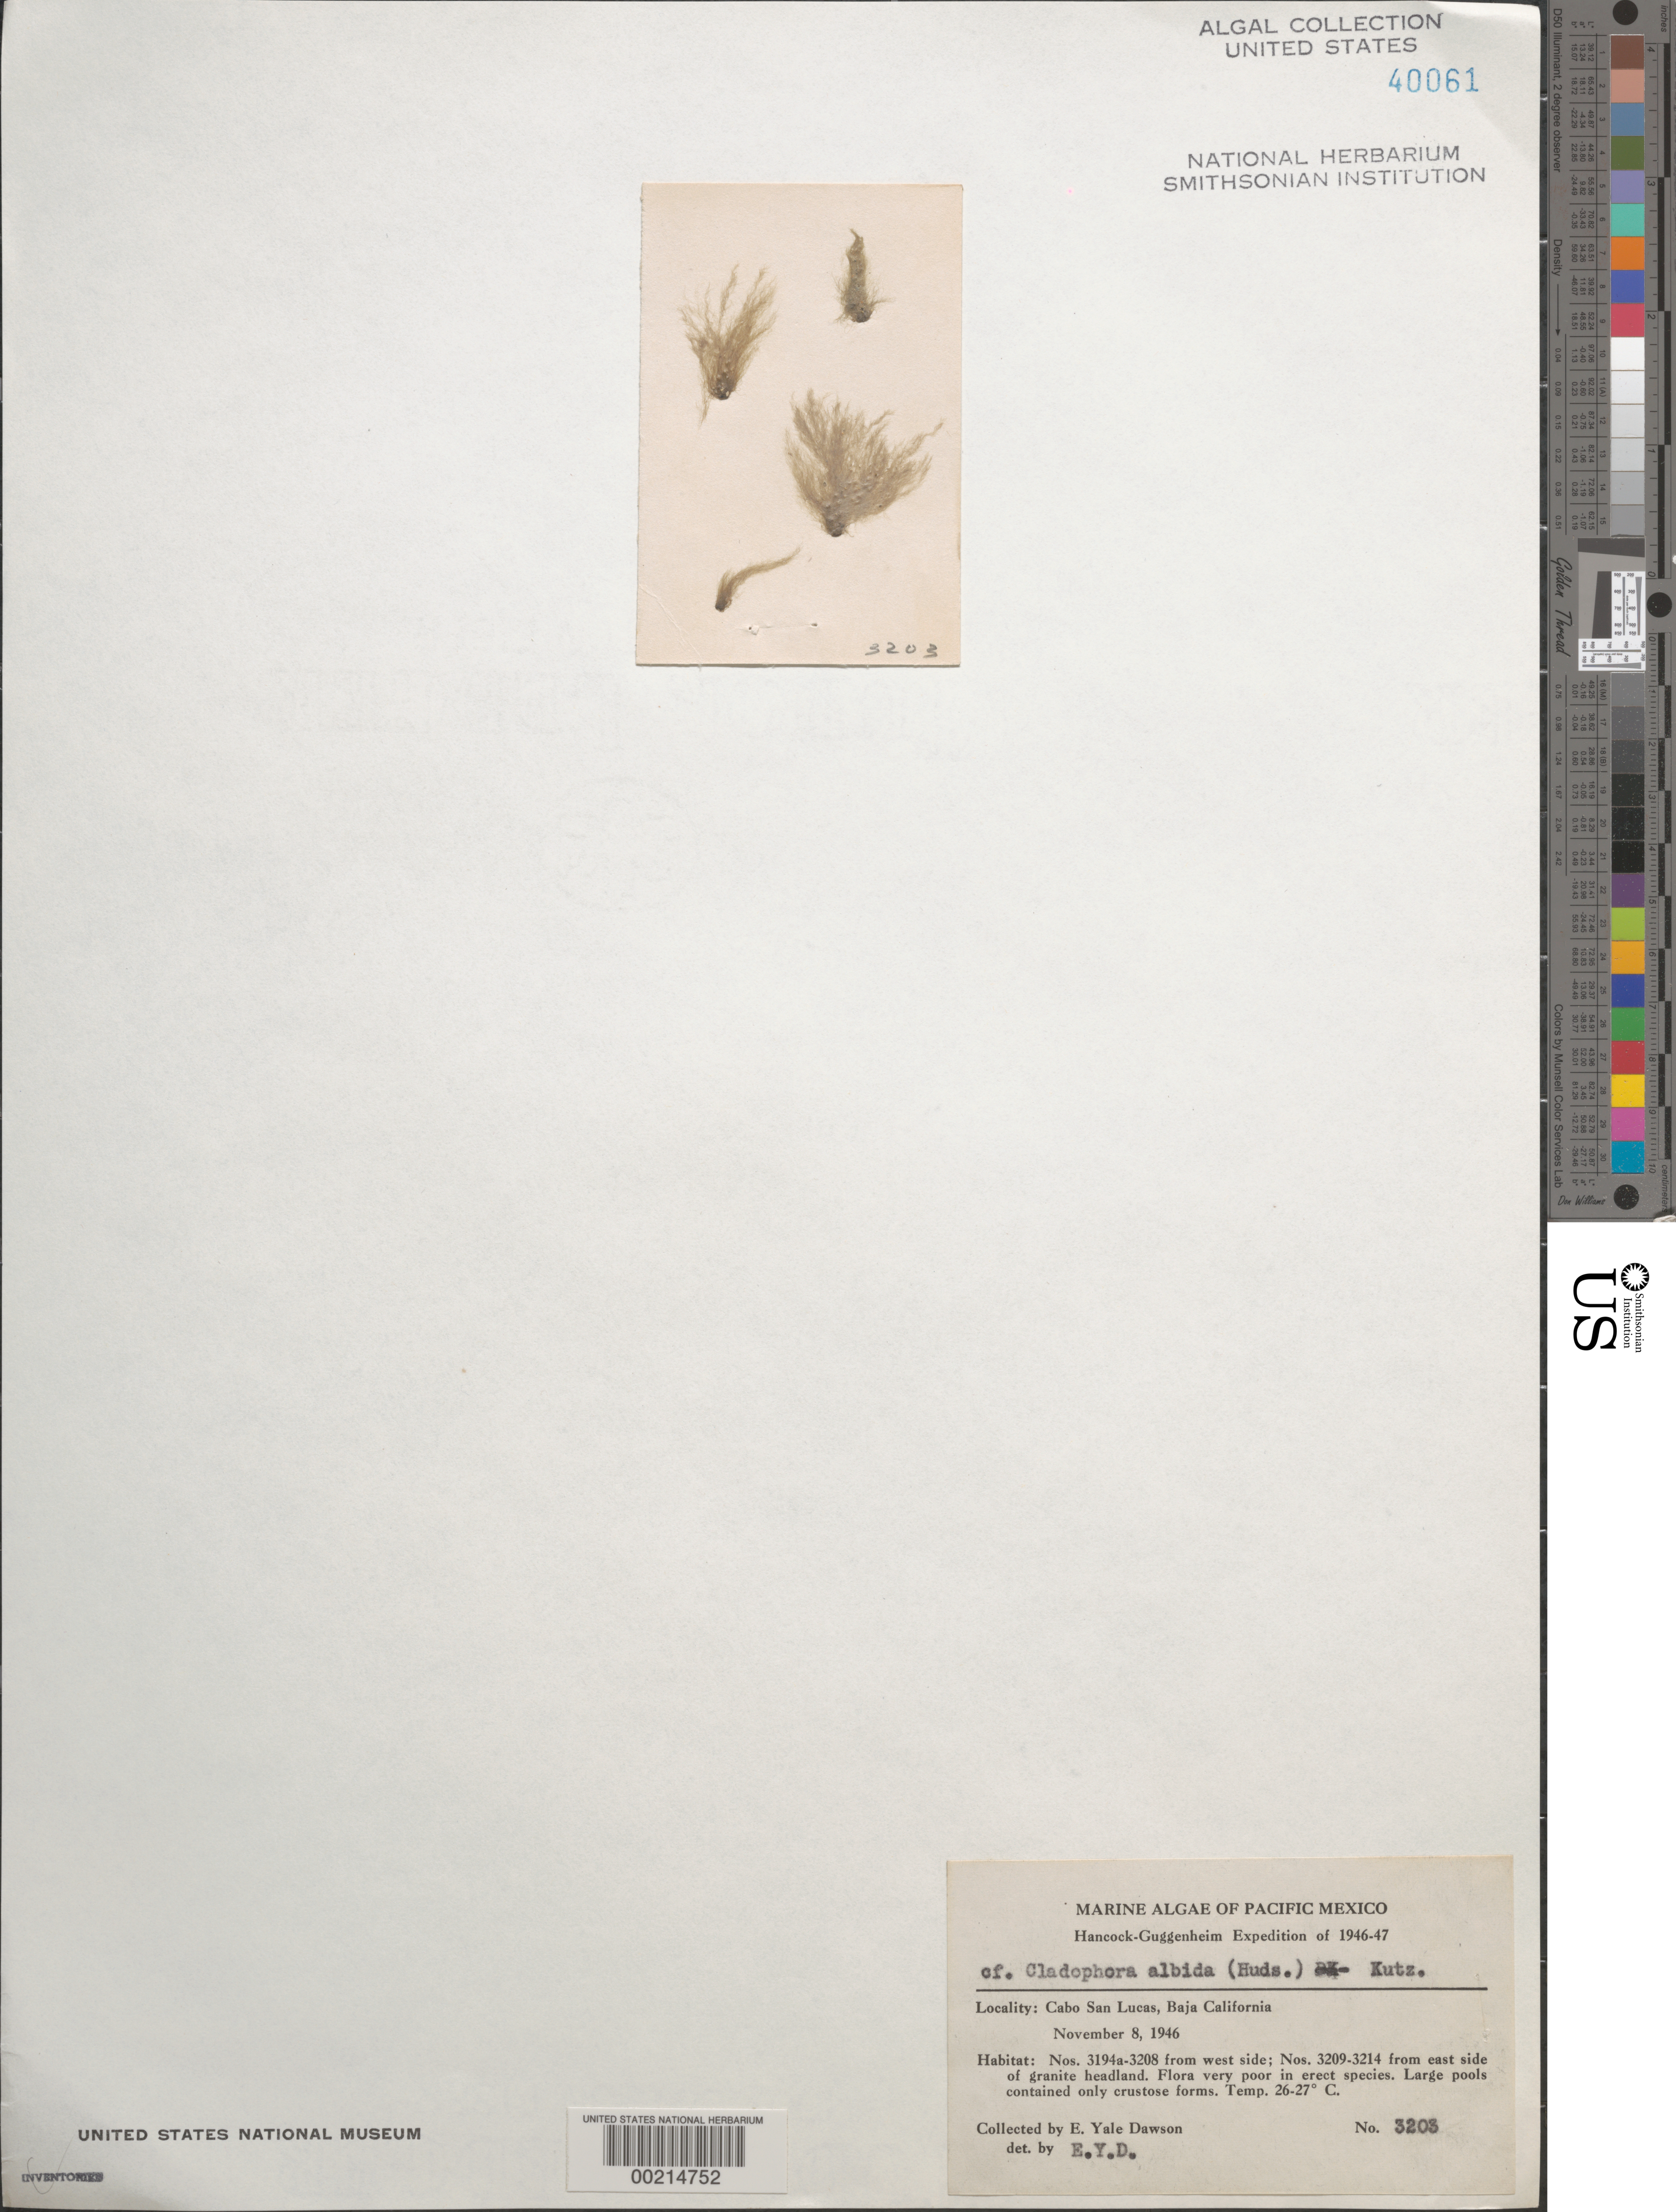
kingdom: Plantae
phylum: Chlorophyta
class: Ulvophyceae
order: Cladophorales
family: Cladophoraceae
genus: Cladophora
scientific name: Cladophora albida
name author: (Nees) Kütz.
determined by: Dawson, E. Y.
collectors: E. Y. Dawson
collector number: EYD 3203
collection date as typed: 08 Nov 1946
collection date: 1946-11-08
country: Mexico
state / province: Baja California Sur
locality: Cabo San Lucas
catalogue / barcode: US 40061